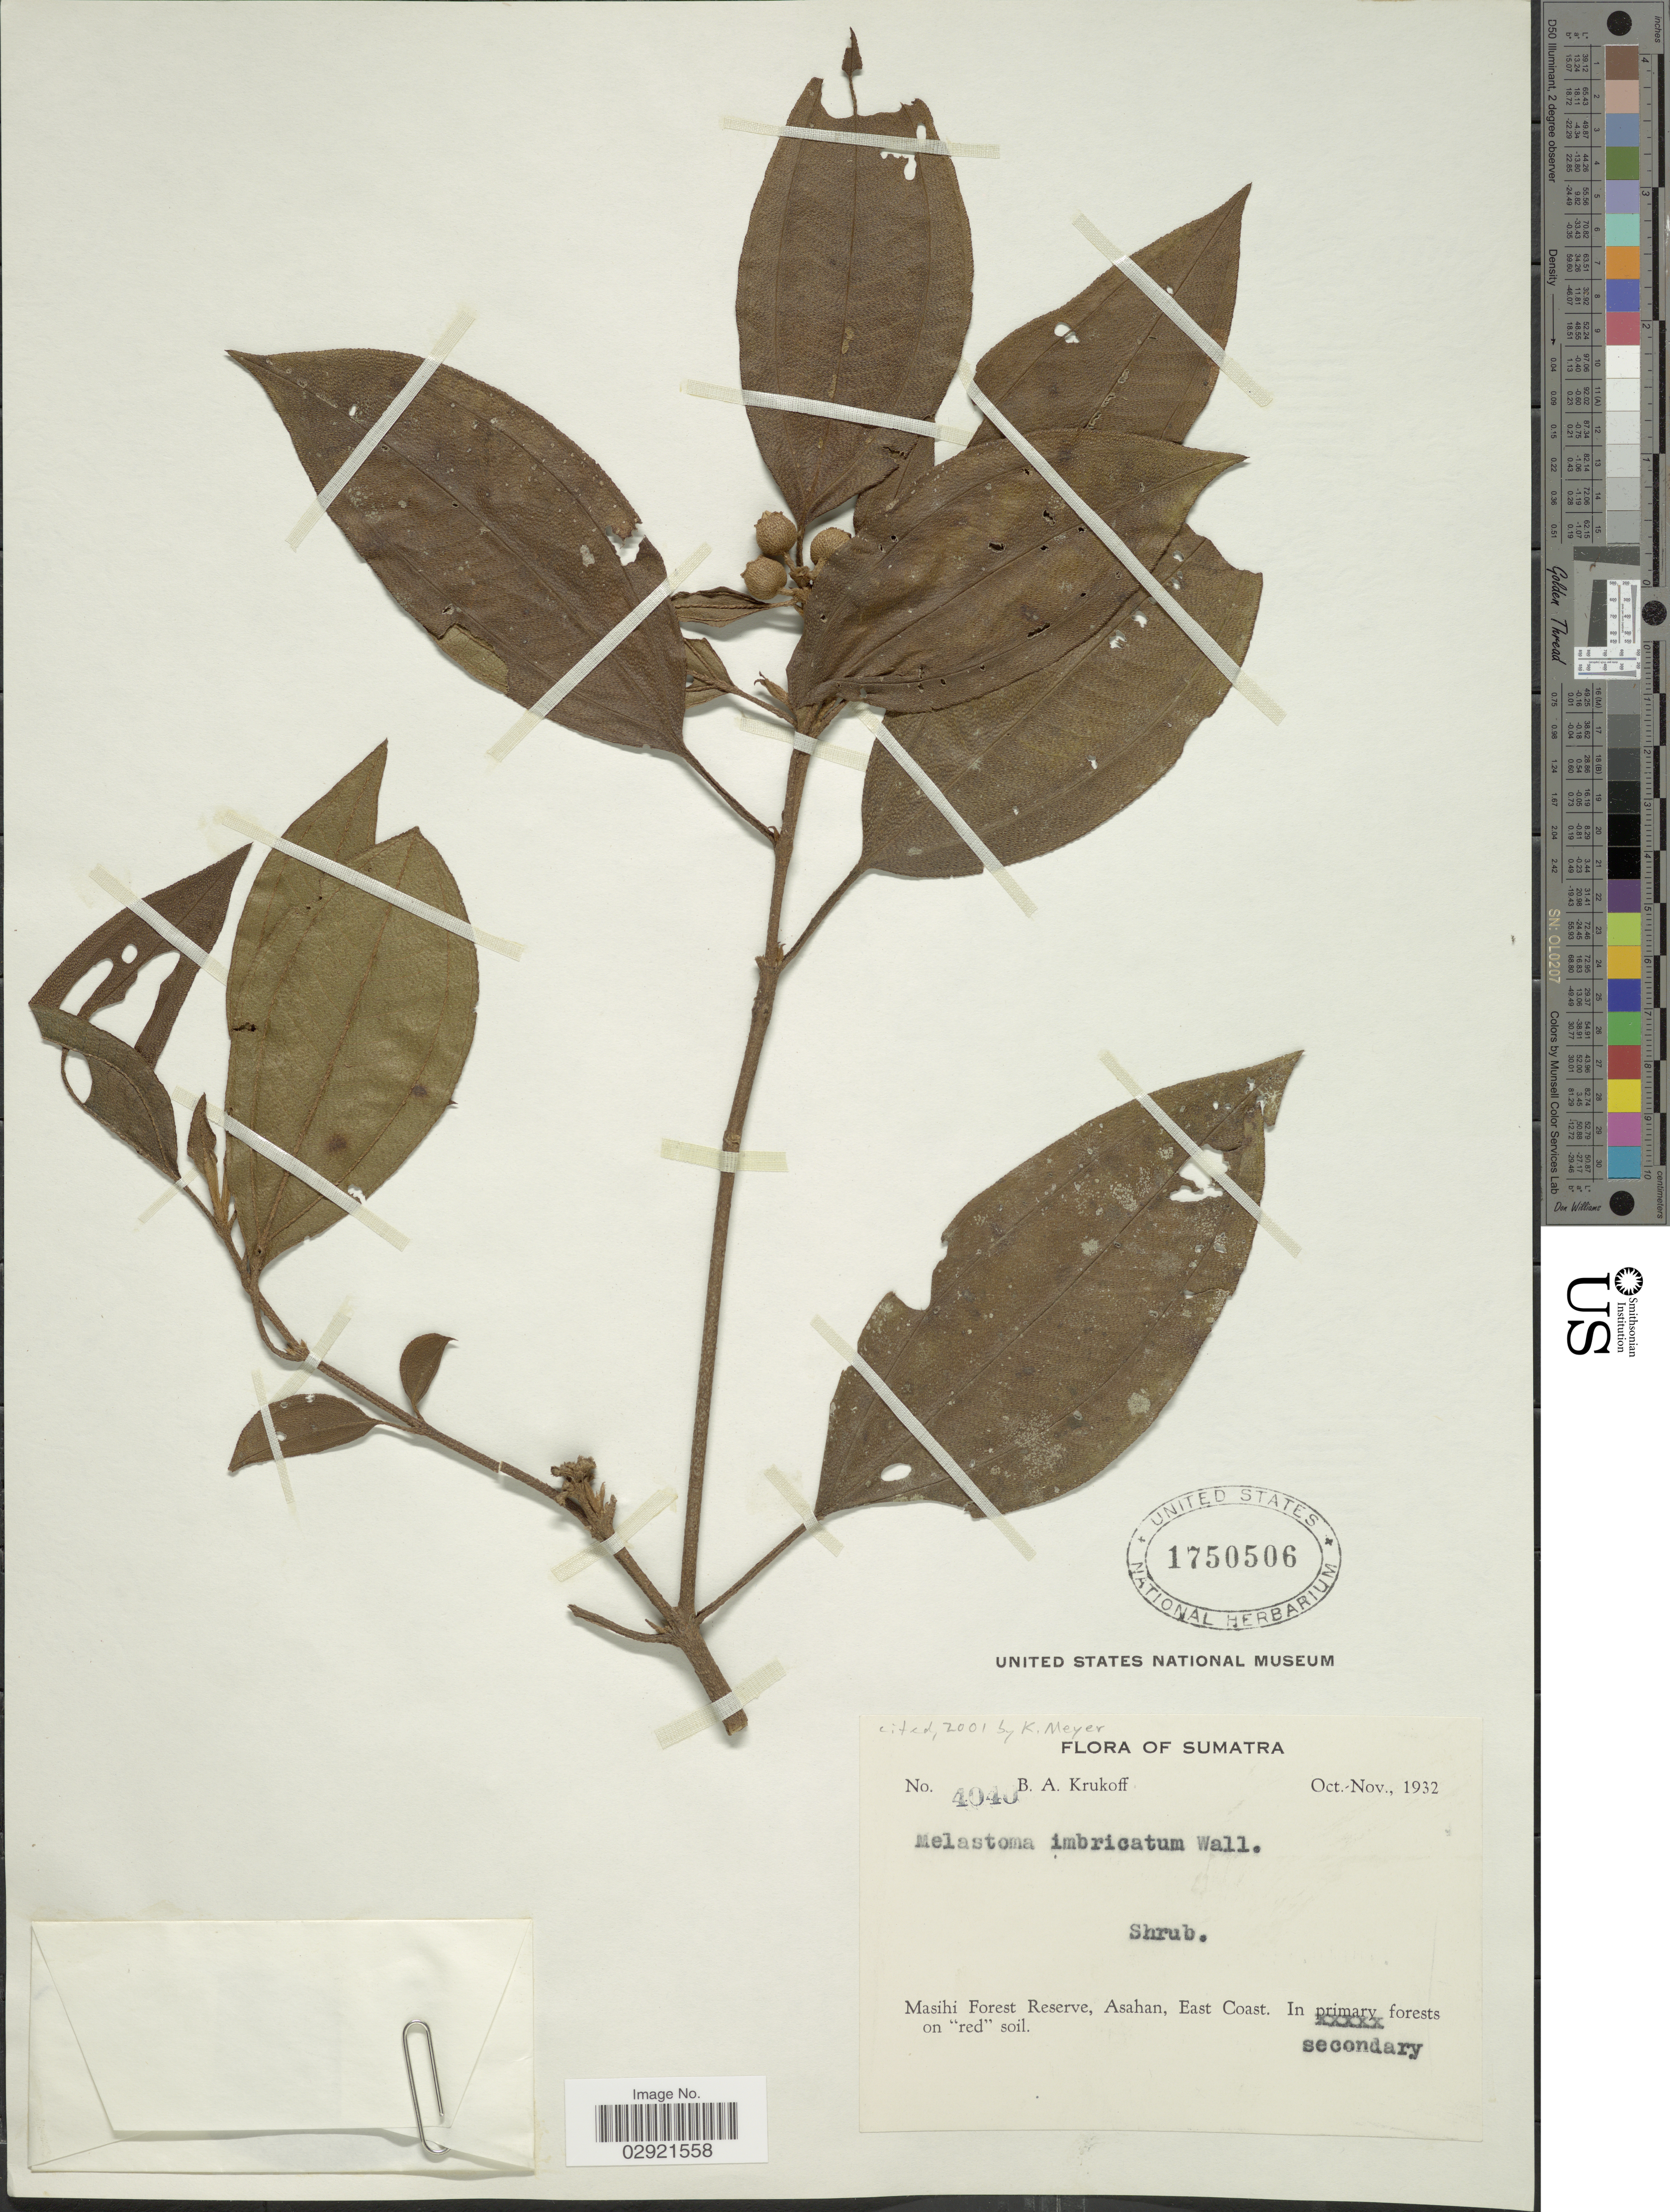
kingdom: Plantae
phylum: Tracheophyta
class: Magnoliopsida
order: Myrtales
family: Melastomataceae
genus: Melastoma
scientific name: Melastoma imbricatum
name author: Wall. ex Triana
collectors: B. A. Krukoff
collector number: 4040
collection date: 1932-10/1932-11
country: Indonesia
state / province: Sumatra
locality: Masihi Forest Reserve, Asahan, East Coast.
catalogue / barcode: US 1750506